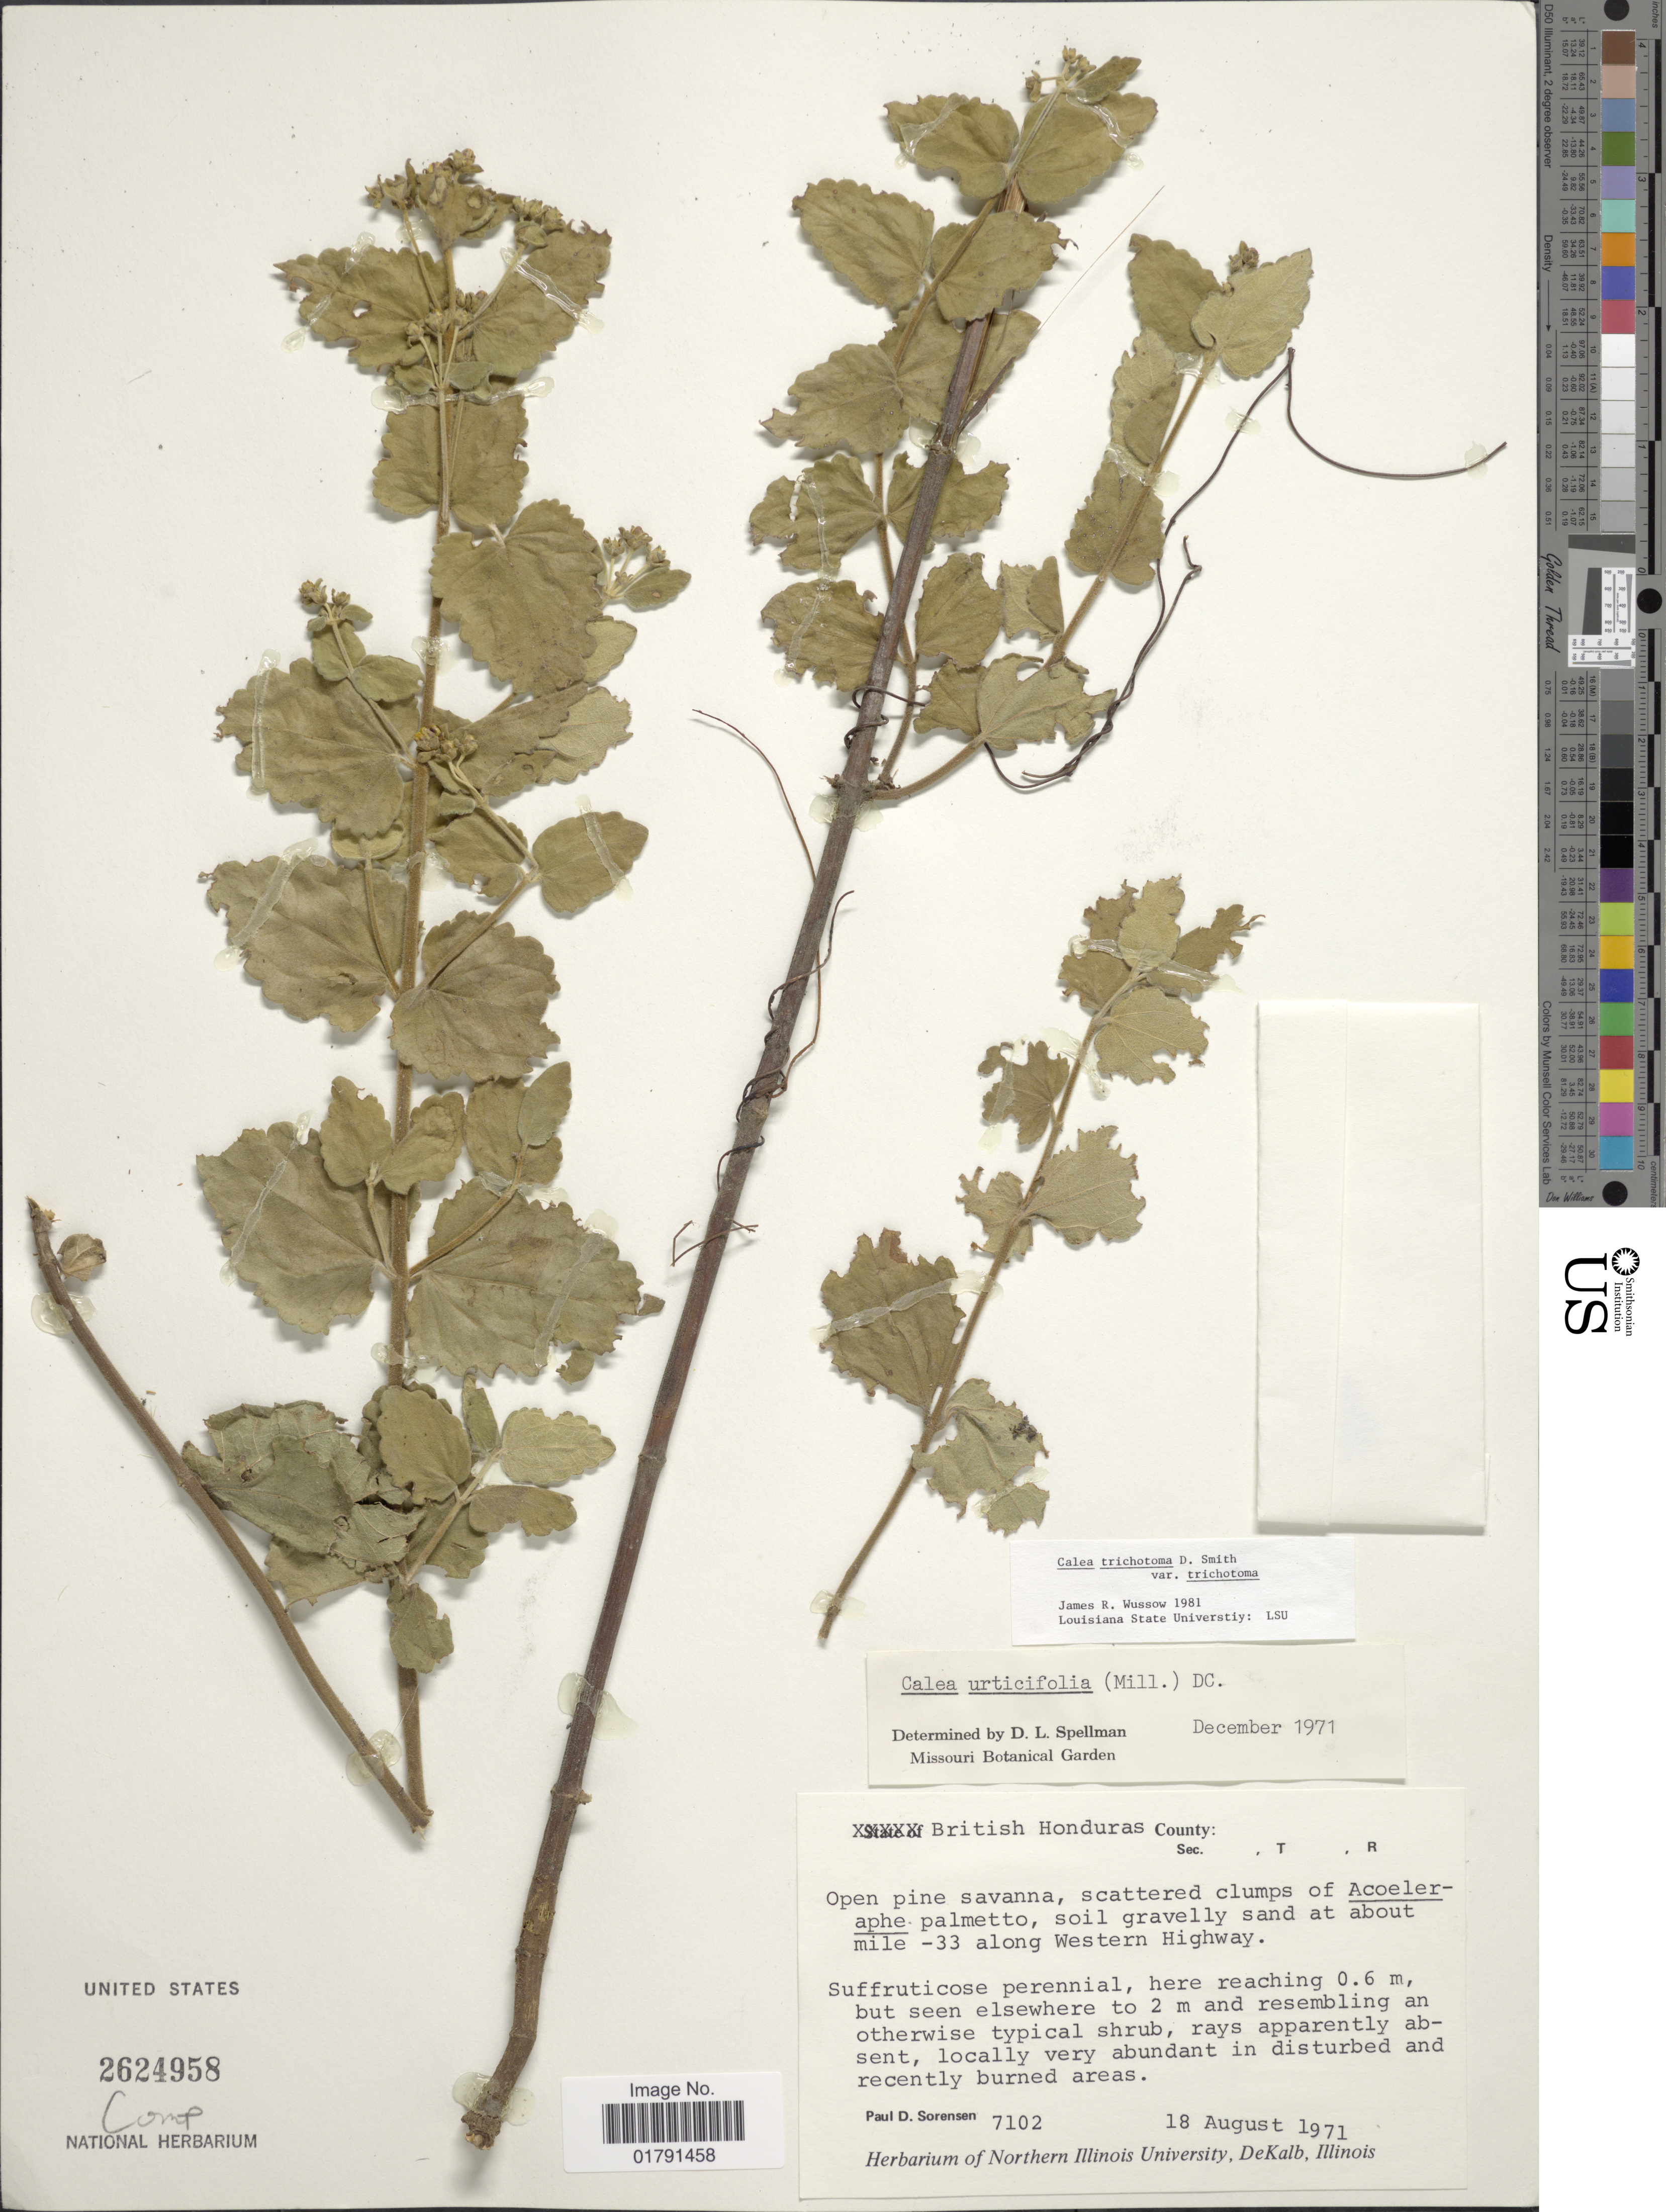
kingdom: Plantae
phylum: Tracheophyta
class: Magnoliopsida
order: Asterales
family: Asteraceae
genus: Calea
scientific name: Calea trichotoma var. trichotoma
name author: Donn. Sm.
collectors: P. Sorensen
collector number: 7102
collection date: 1971-08-18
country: Belize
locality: British Honduras, about mile-33 along Western Highway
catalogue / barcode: US 2624958